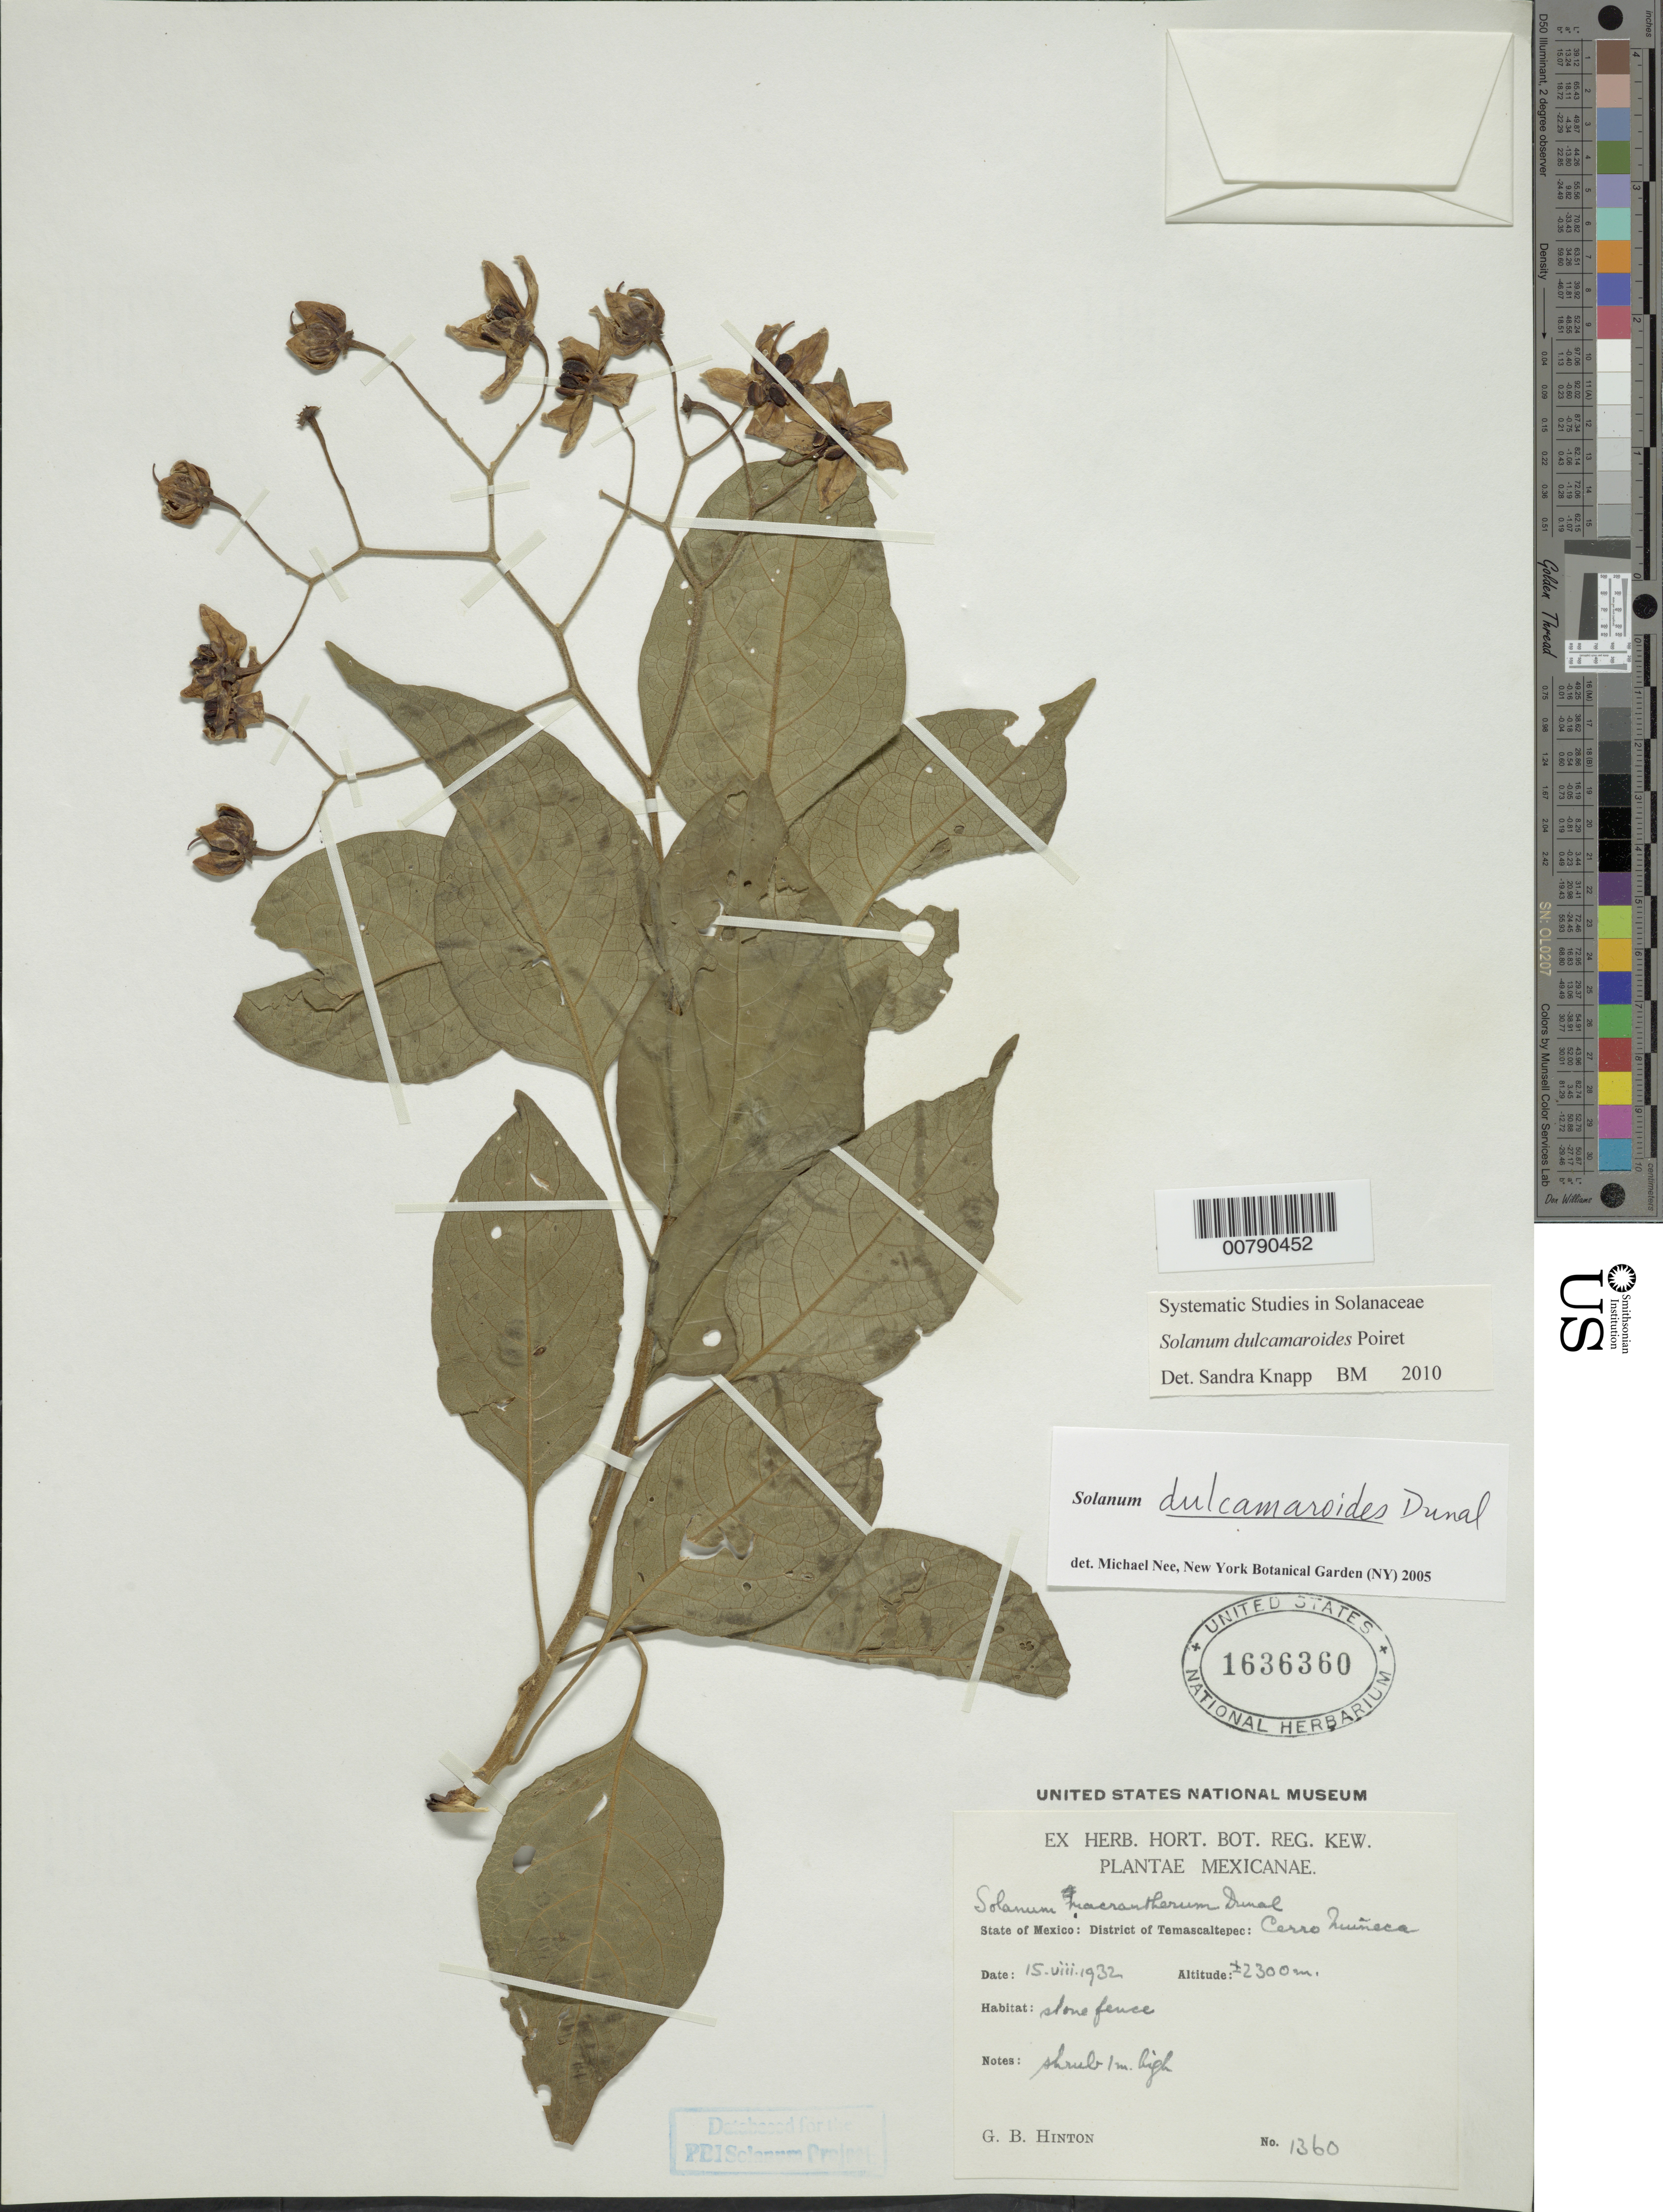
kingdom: Plantae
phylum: Tracheophyta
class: Magnoliopsida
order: Solanales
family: Solanaceae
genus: Solanum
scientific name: Solanum dulcamaroides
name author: Dunal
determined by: Knapp, S. D.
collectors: G. B. Hinton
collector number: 1360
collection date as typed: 15 Aug 1932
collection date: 1932-08-15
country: Mexico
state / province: México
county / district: Temascaltepec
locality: Cerro Muñeca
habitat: Stone Fence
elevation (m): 2300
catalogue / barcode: US 1636360